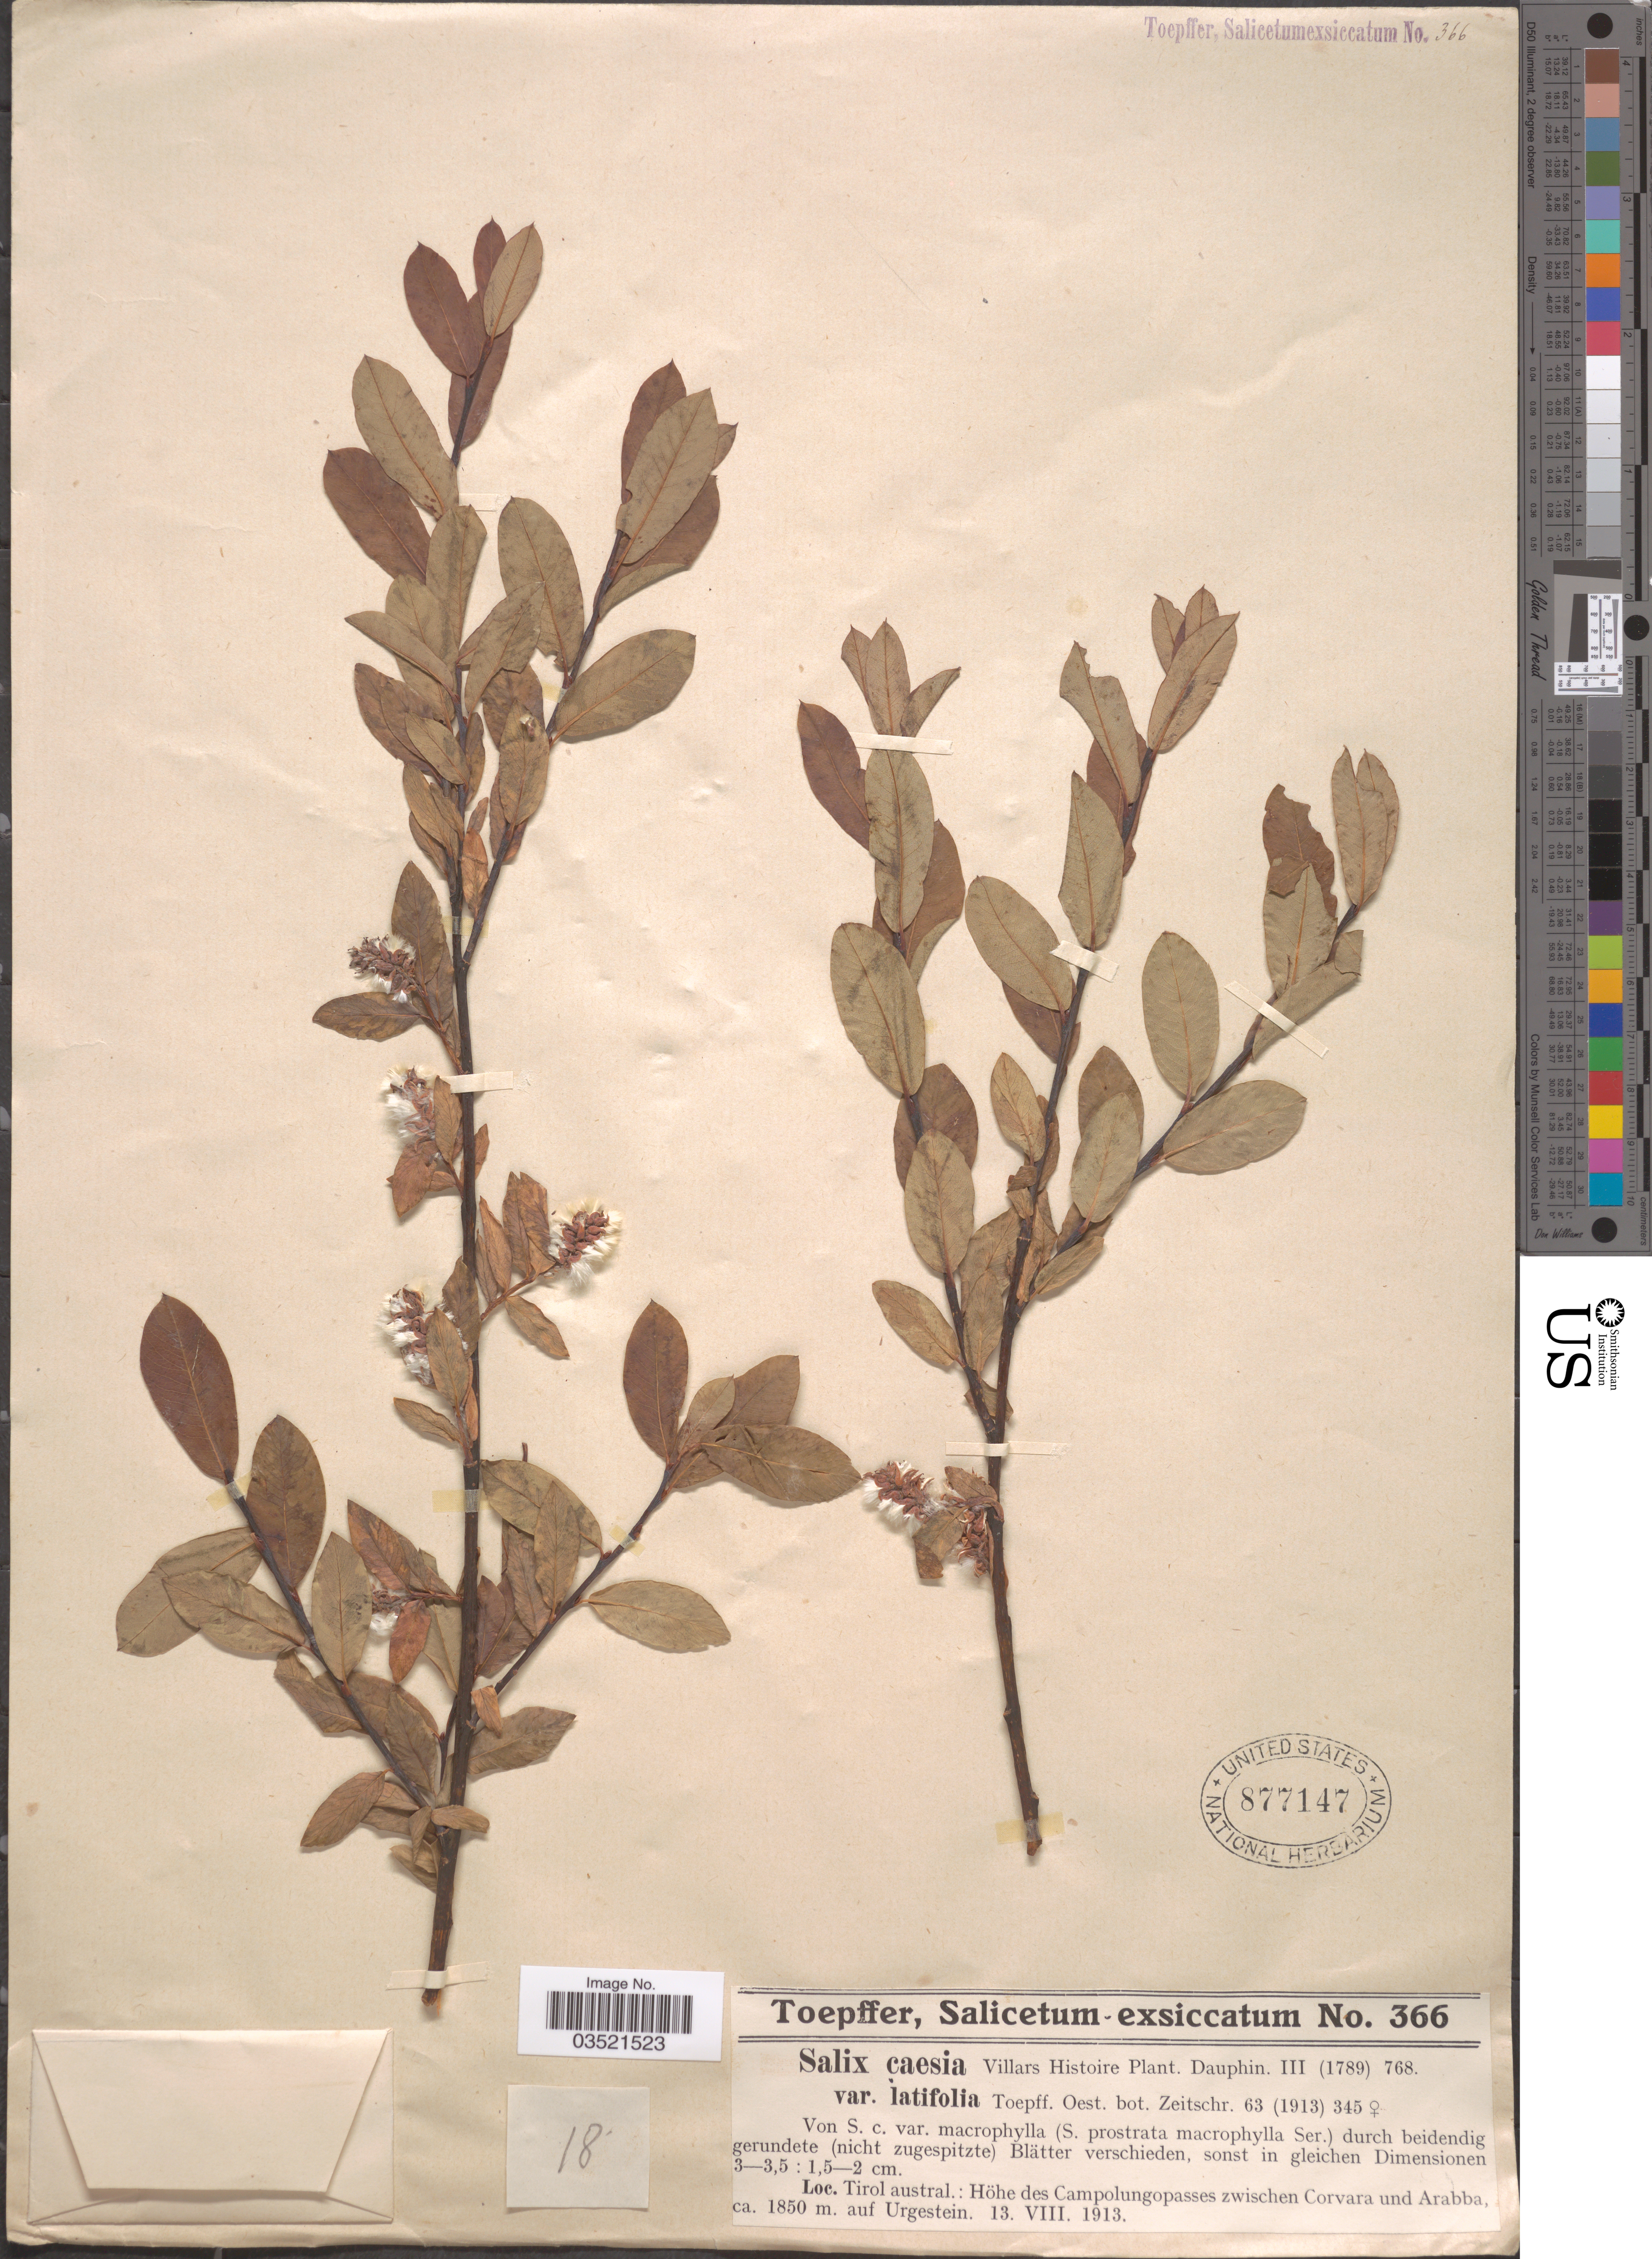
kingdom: Plantae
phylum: Tracheophyta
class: Magnoliopsida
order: Malpighiales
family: Salicaceae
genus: Salix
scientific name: Salix caesia var. latifolia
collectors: A. Toepffer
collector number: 366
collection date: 1913-08-13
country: Austria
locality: Tirol austral: Höhe des Campolungopasses zwischen Corvara und Arabba, auf Urgestein.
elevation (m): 1850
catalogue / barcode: US 877147